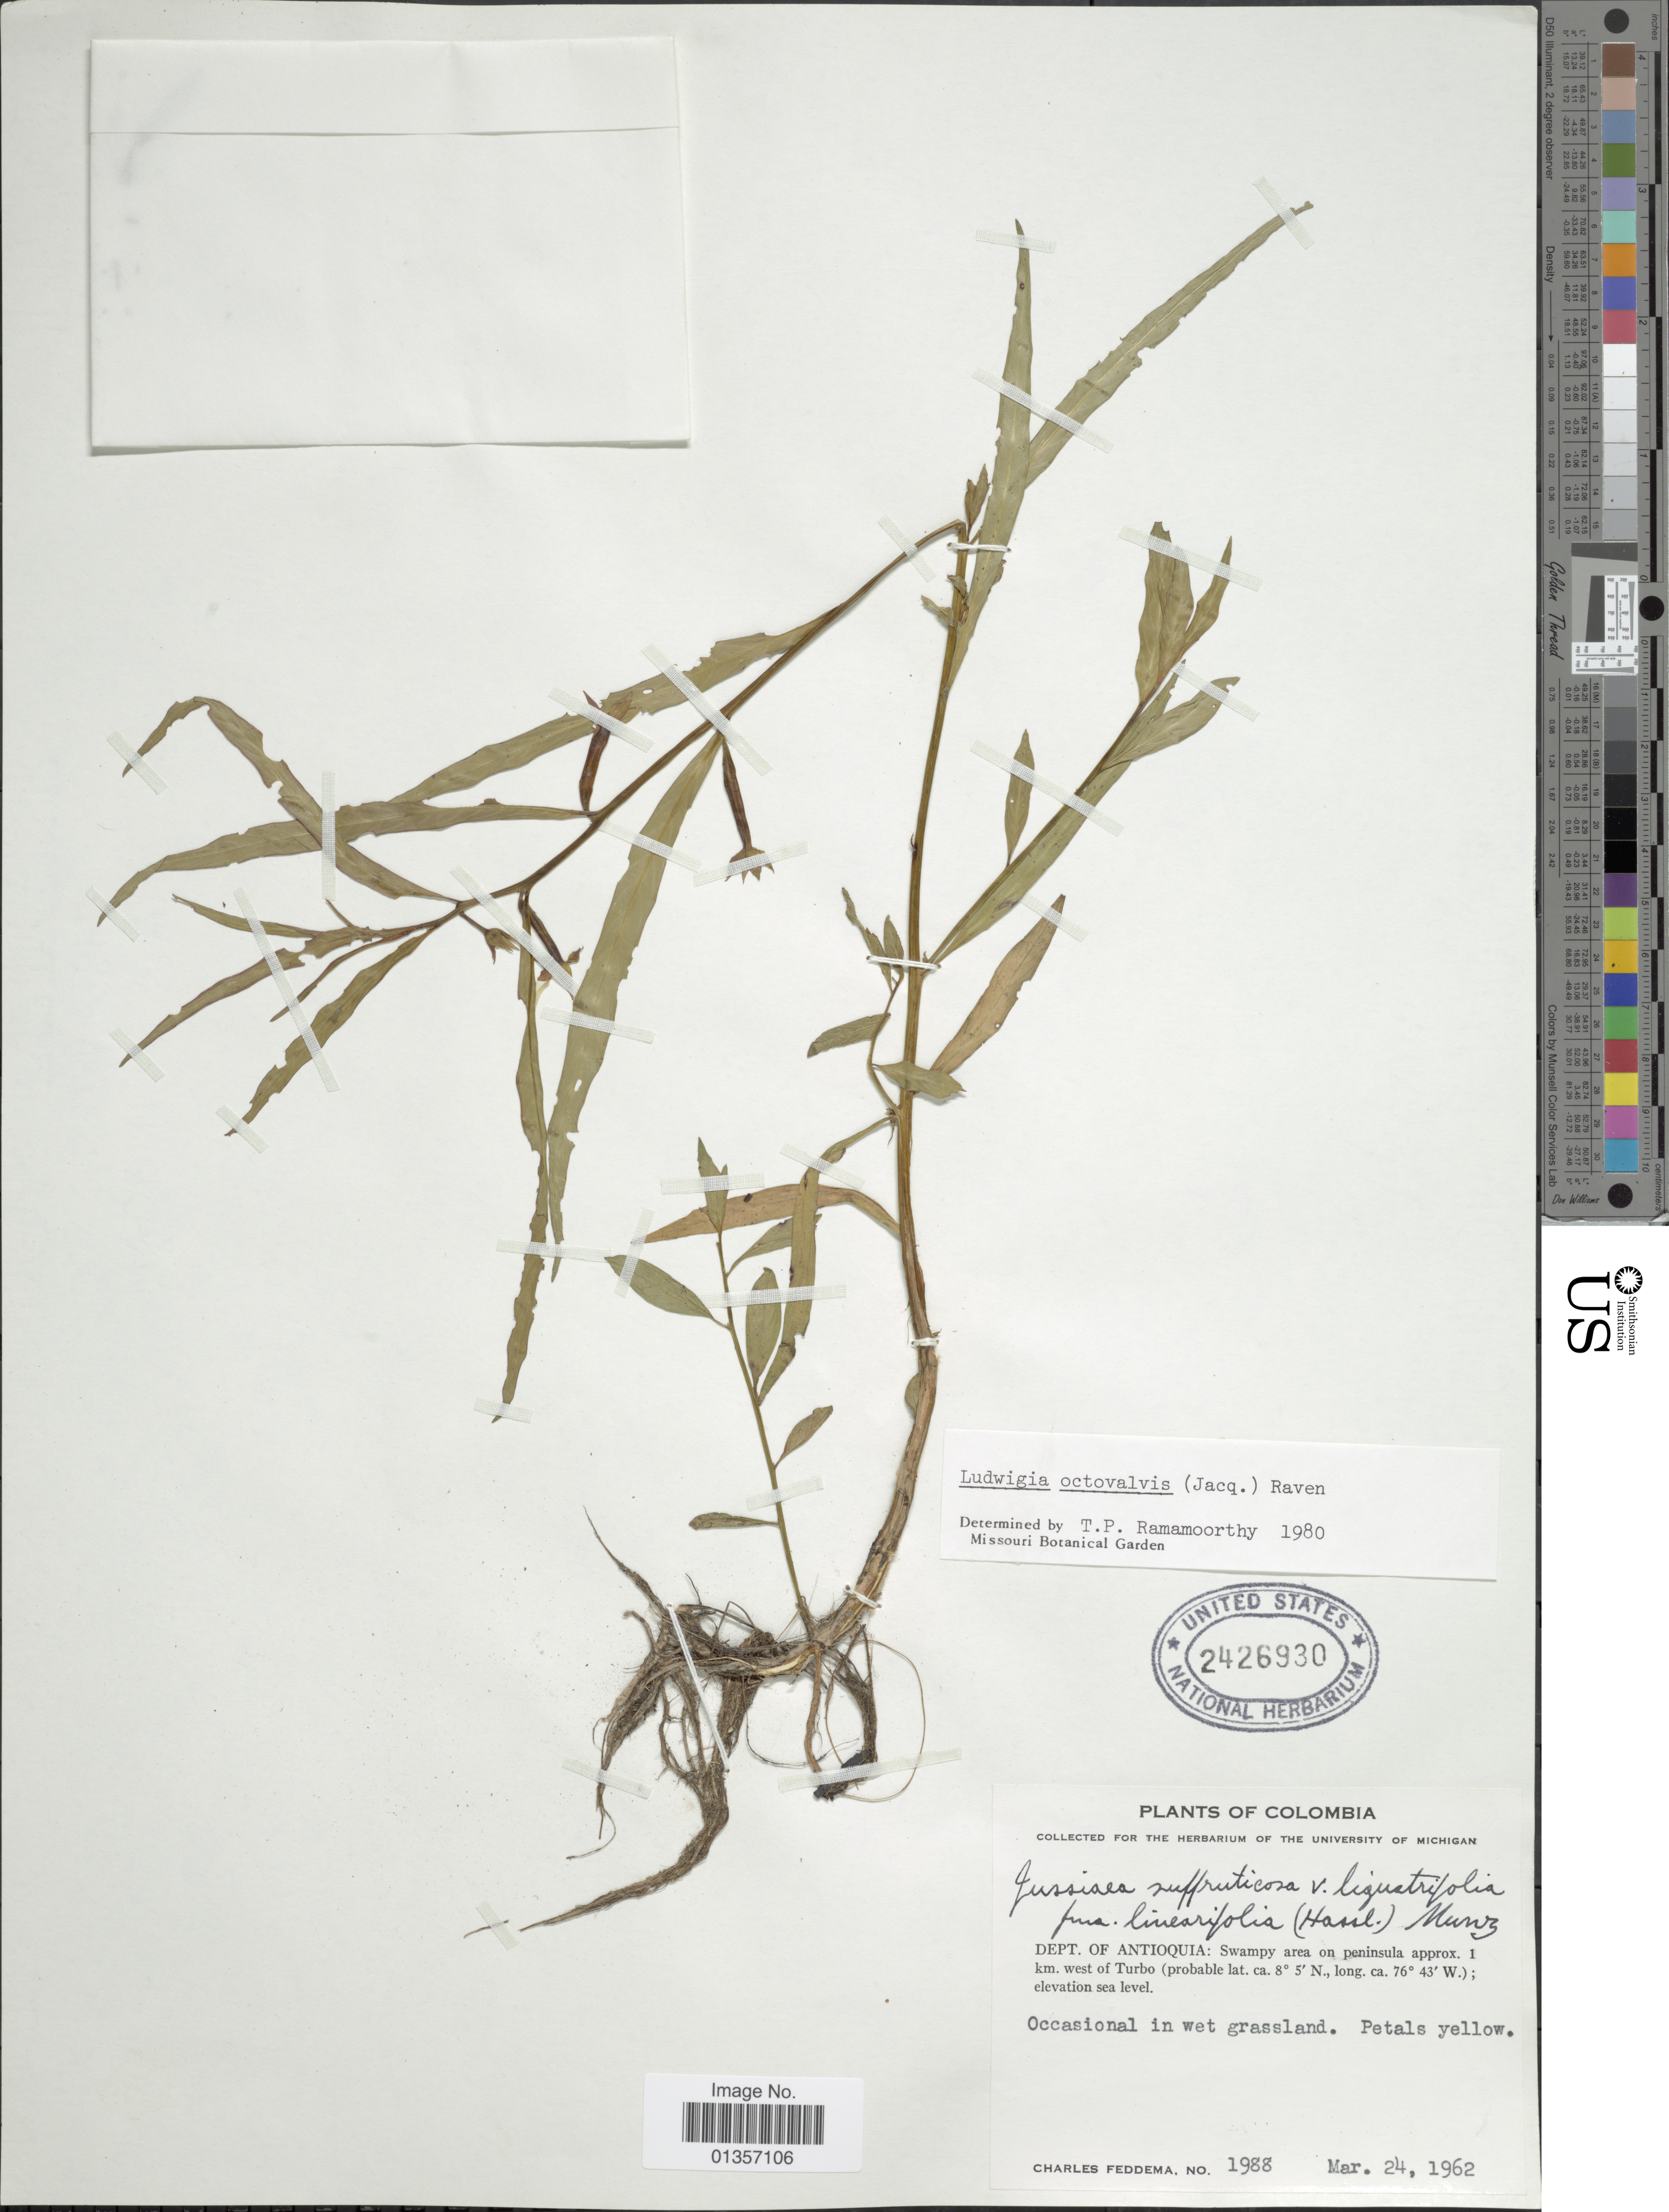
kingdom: Plantae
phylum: Tracheophyta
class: Magnoliopsida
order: Myrtales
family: Onagraceae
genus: Ludwigia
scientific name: Ludwigia octovalvis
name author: (Jacq.) P.H. Raven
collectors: C. Feddema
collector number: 1988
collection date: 1962-03-24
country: Colombia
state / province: Antioquia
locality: Swampy area on peninsula approx. 1 km. west of Turbo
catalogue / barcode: US 2426930